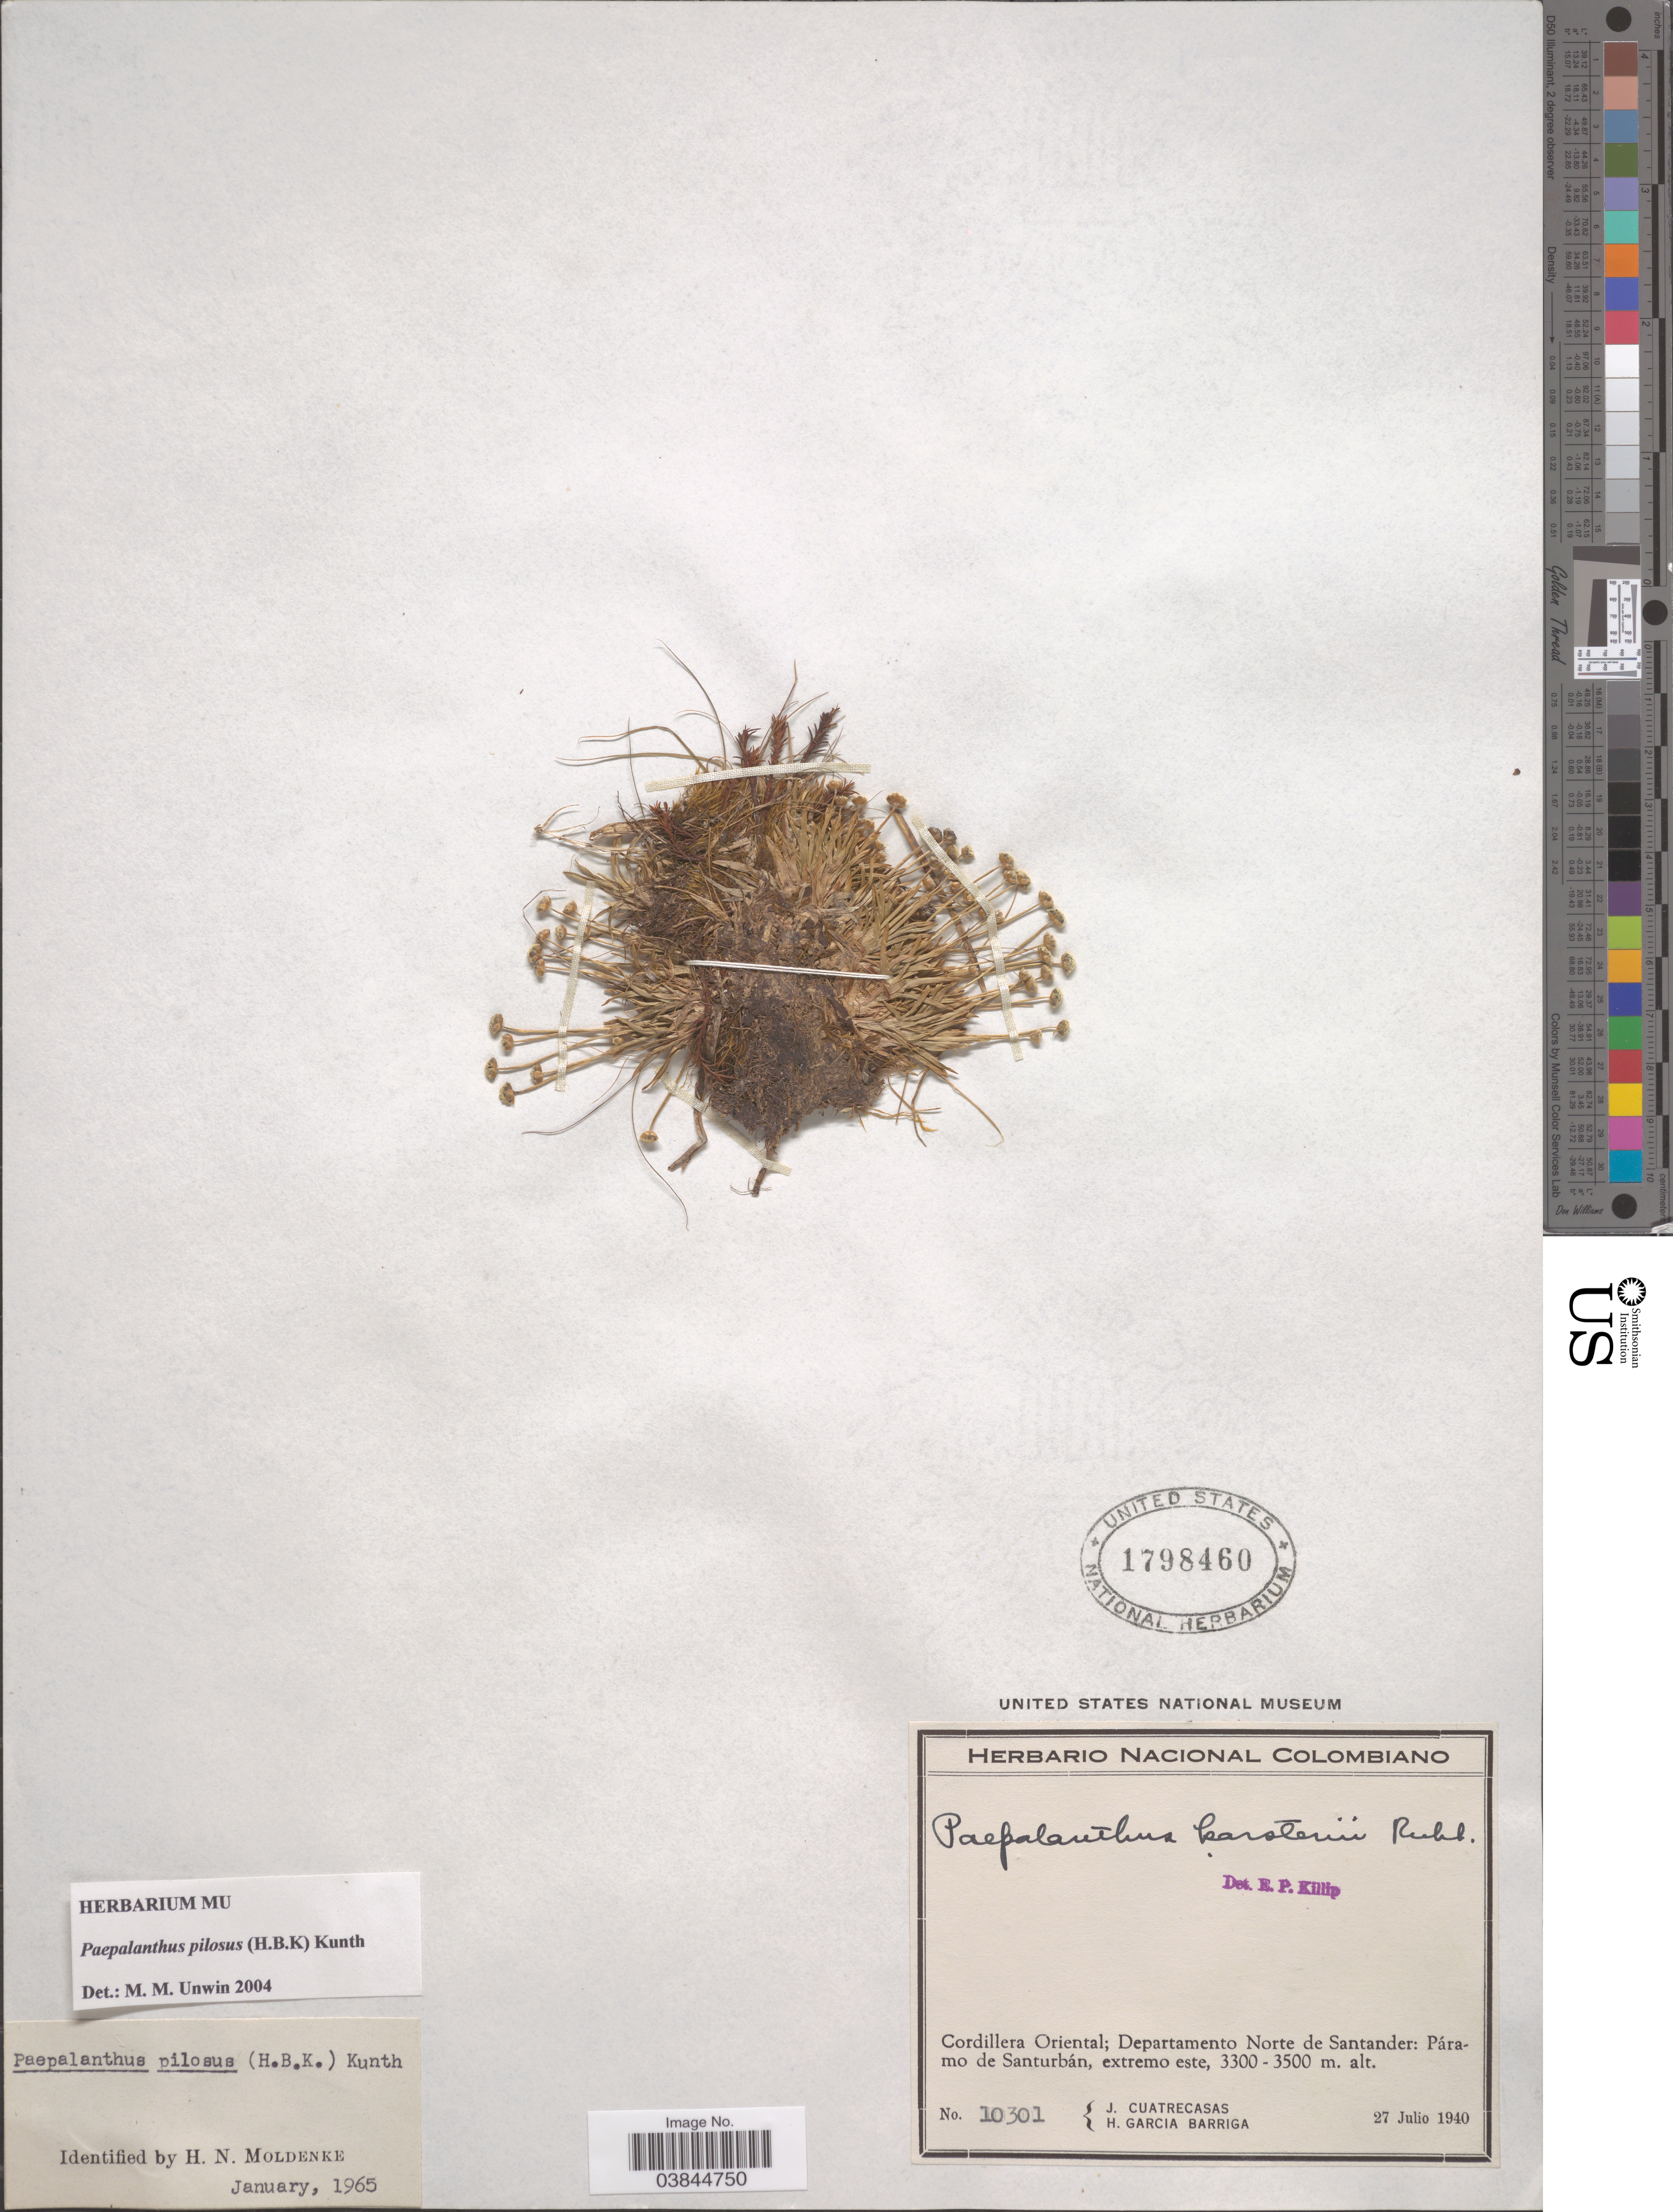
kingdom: Plantae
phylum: Tracheophyta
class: Liliopsida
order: Poales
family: Eriocaulaceae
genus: Paepalanthus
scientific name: Paepalanthus pilosus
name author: (Kunth) Kunth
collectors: J. Cuatrecasas & H. García Barriga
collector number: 10301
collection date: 1940-07-27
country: Colombia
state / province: Norte de Santander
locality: Cordillera Oriental; Departamento Norte de Santander: Páramo de Santurbán, extremo este.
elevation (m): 3300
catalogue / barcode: US 1798460